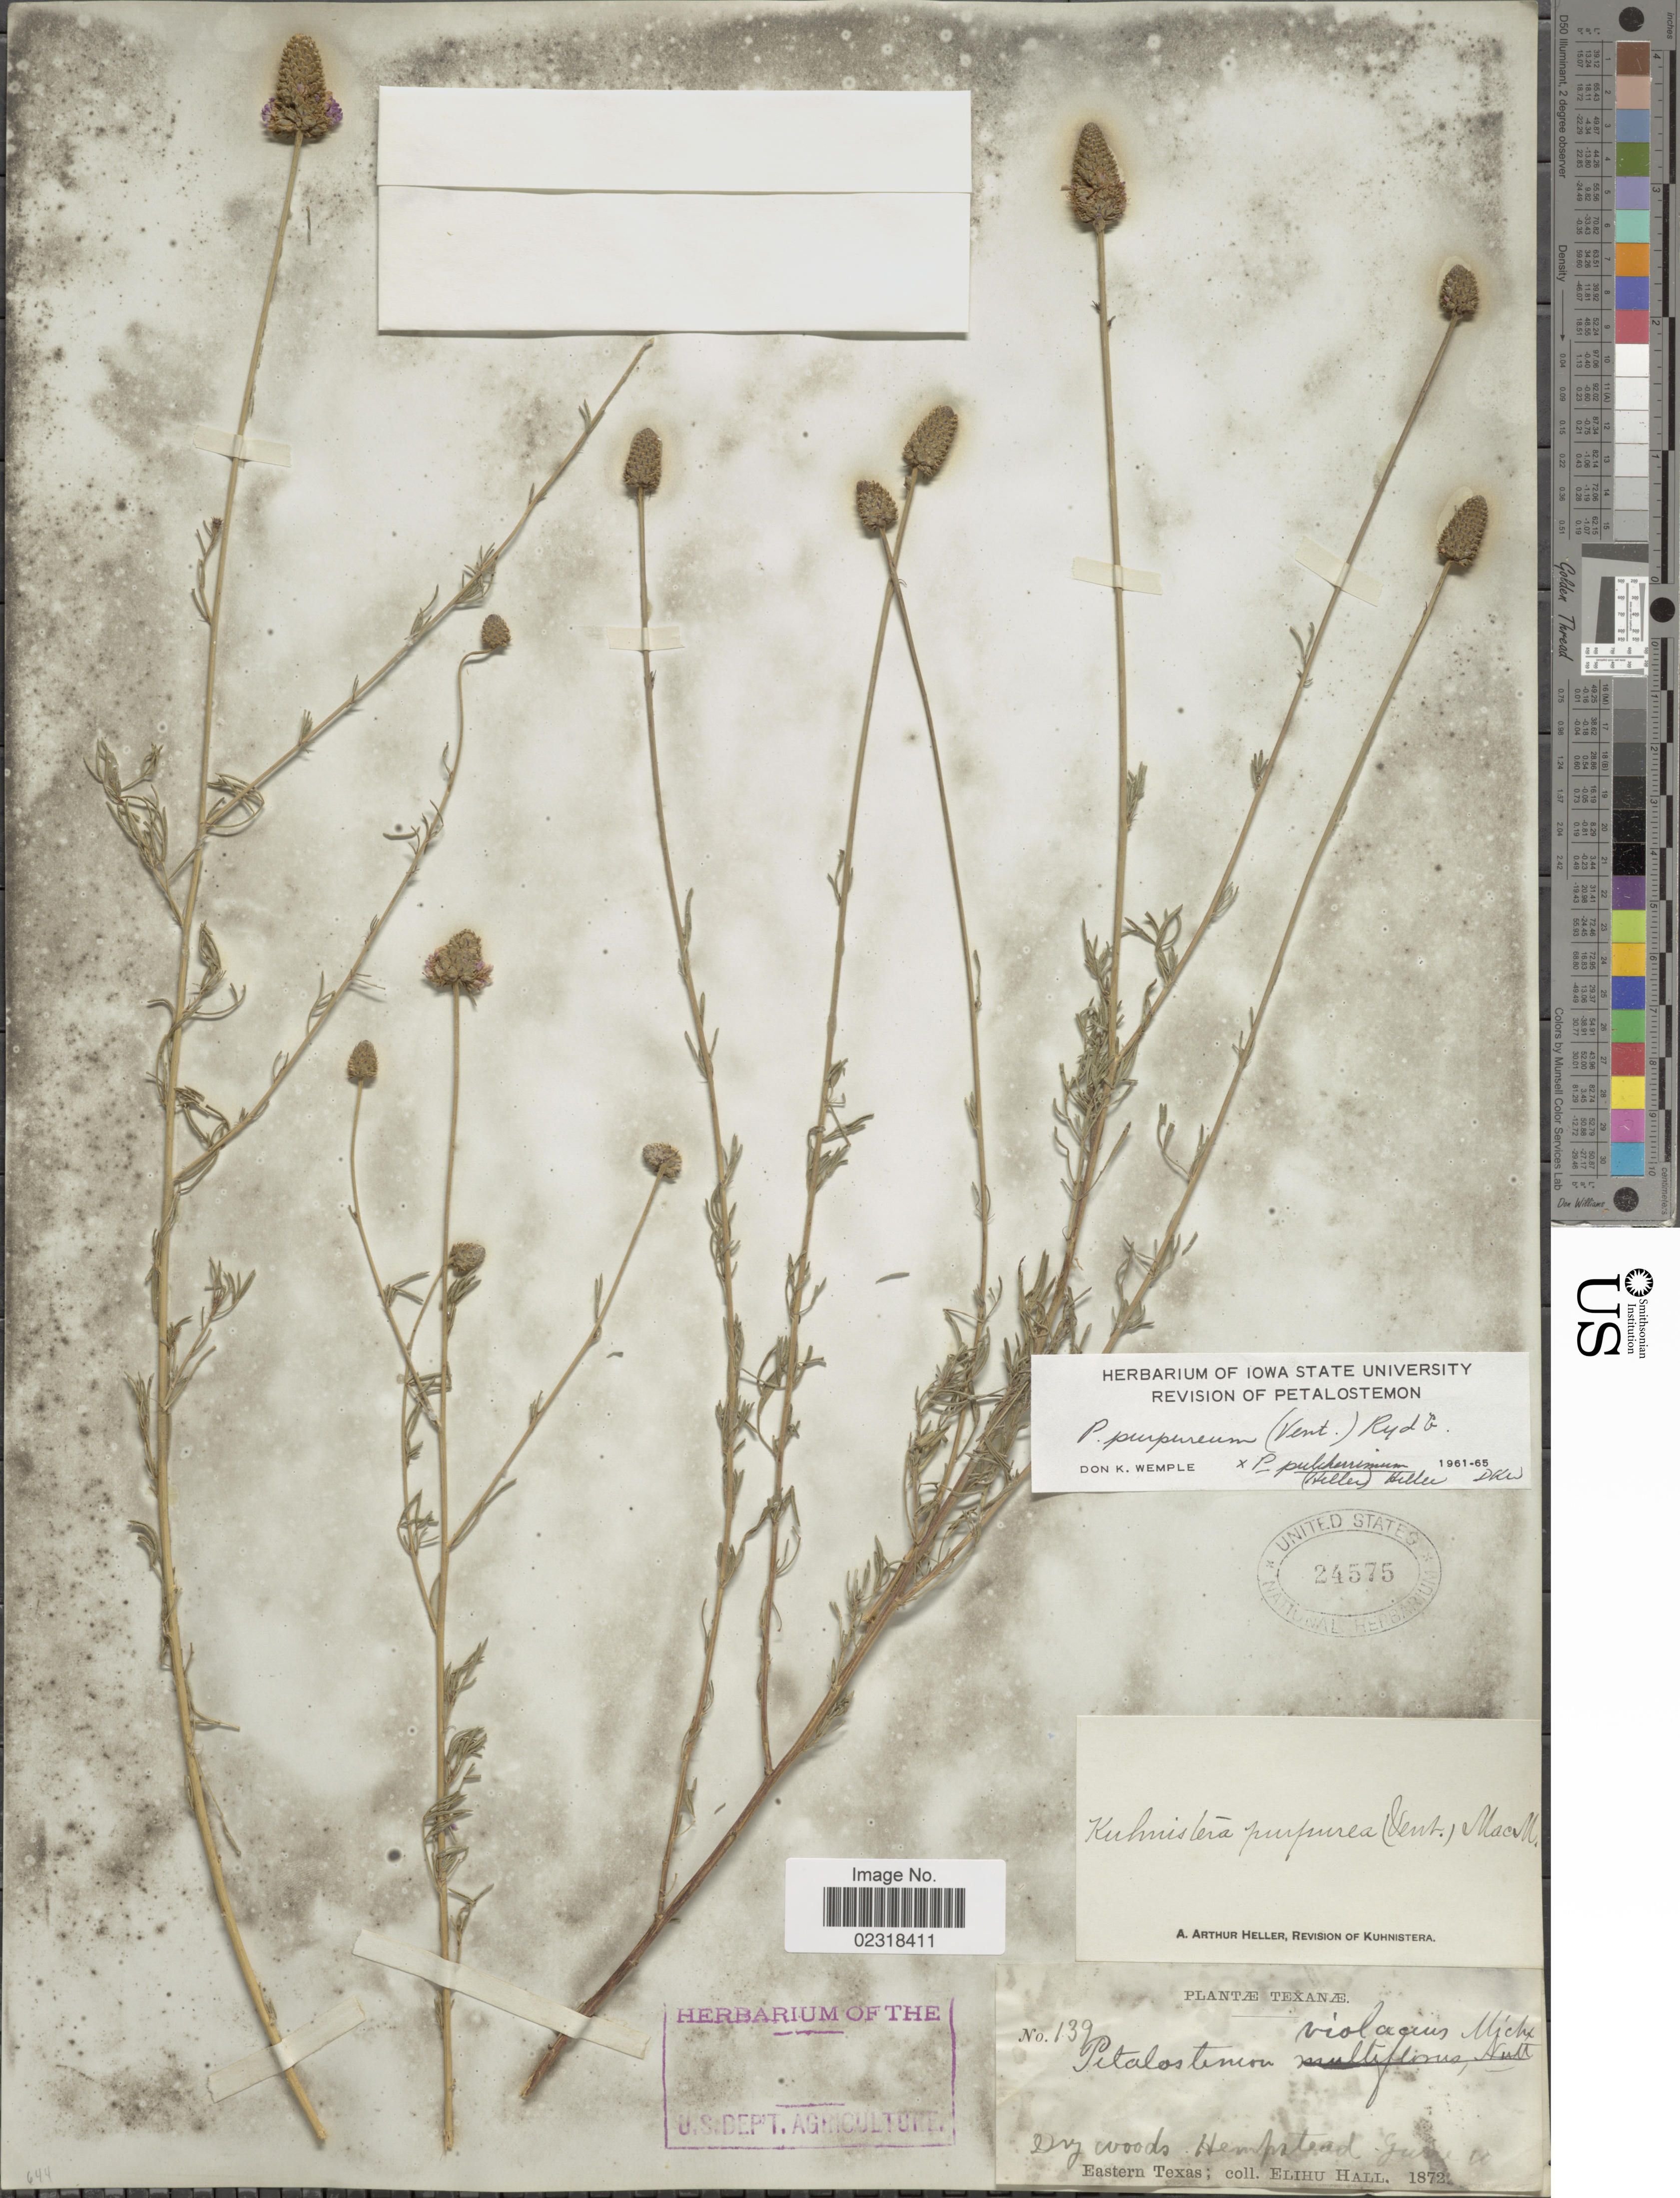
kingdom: Plantae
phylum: Tracheophyta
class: Magnoliopsida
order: Fabales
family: Fabaceae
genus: Dalea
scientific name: Dalea purpurea var. purpurea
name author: Vent.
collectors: E. Hall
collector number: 139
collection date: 1872-05-04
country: United States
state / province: Texas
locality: Eastern Texas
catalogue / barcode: US 24575